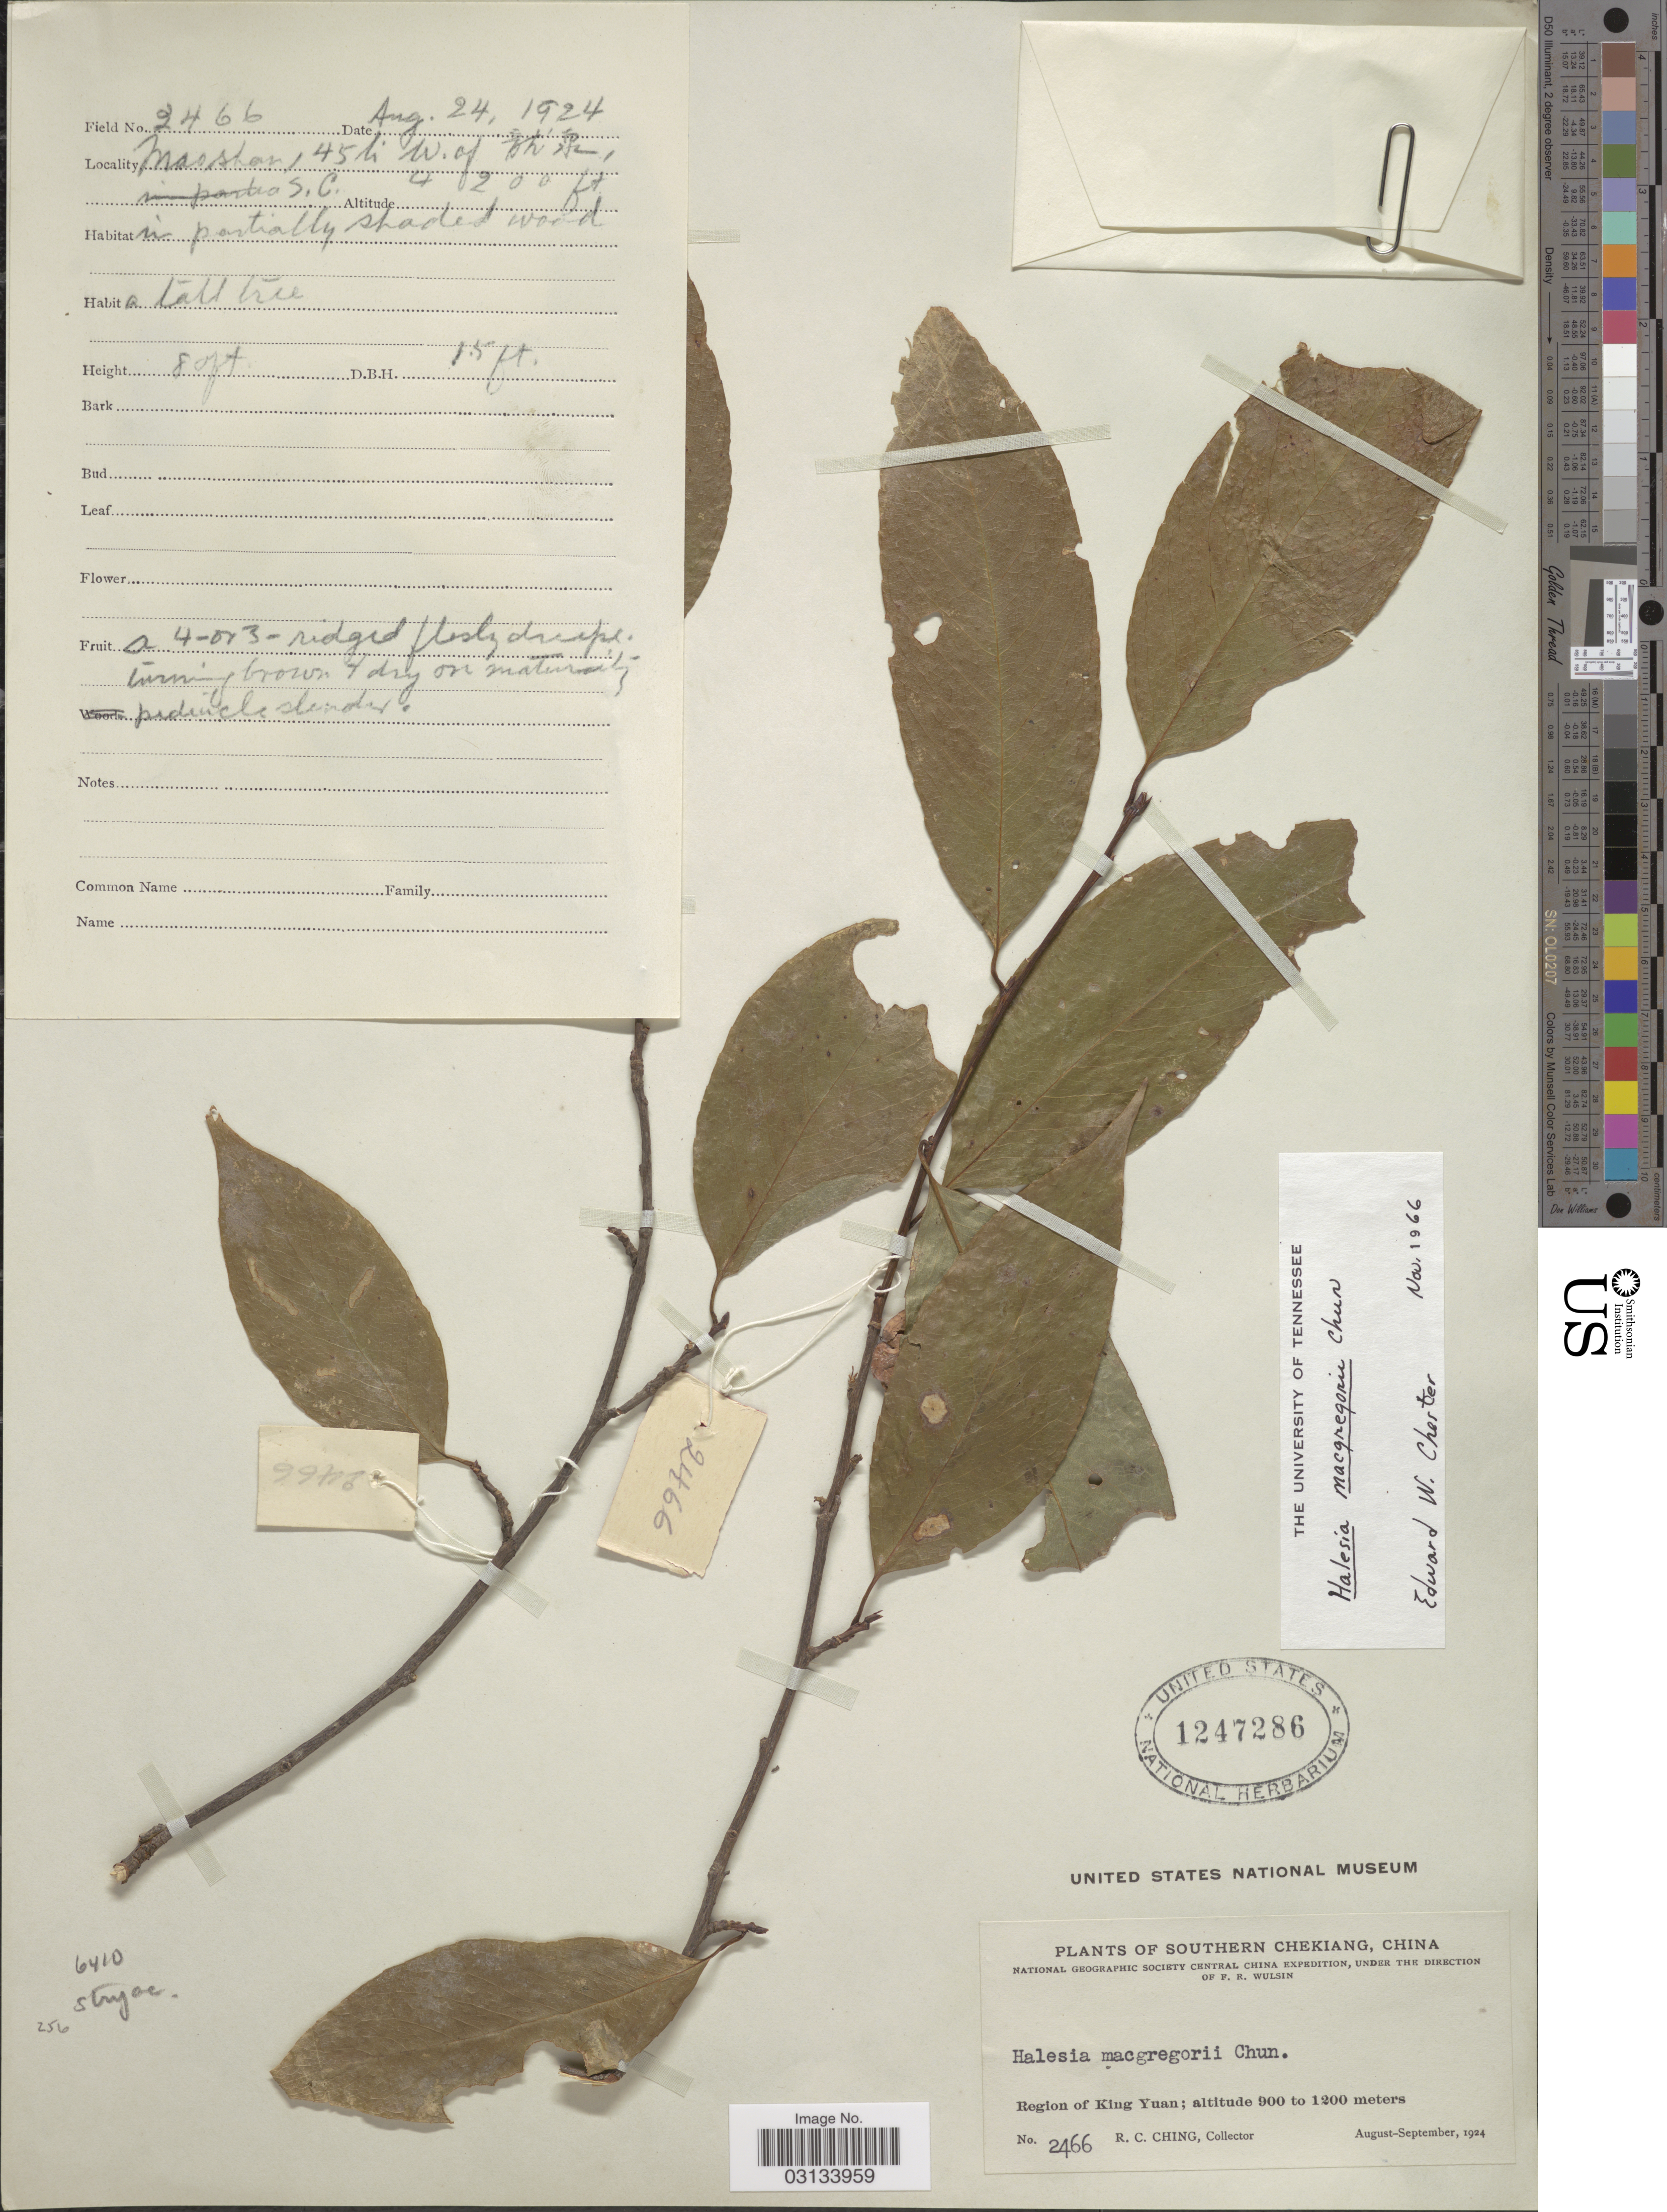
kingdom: Plantae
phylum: Tracheophyta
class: Magnoliopsida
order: Ericales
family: Styracaceae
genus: Perkinsiodendron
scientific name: Perkinsiodendron macgregorii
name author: (Chun) P.W. Fritsch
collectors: R. C. Ching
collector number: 2466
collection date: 1924-08-24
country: China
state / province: Zhejiang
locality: Southern Chekiang. Region of King Yuan. Maoshan, 45 li W. of S. C.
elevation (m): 1280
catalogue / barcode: US 1247286